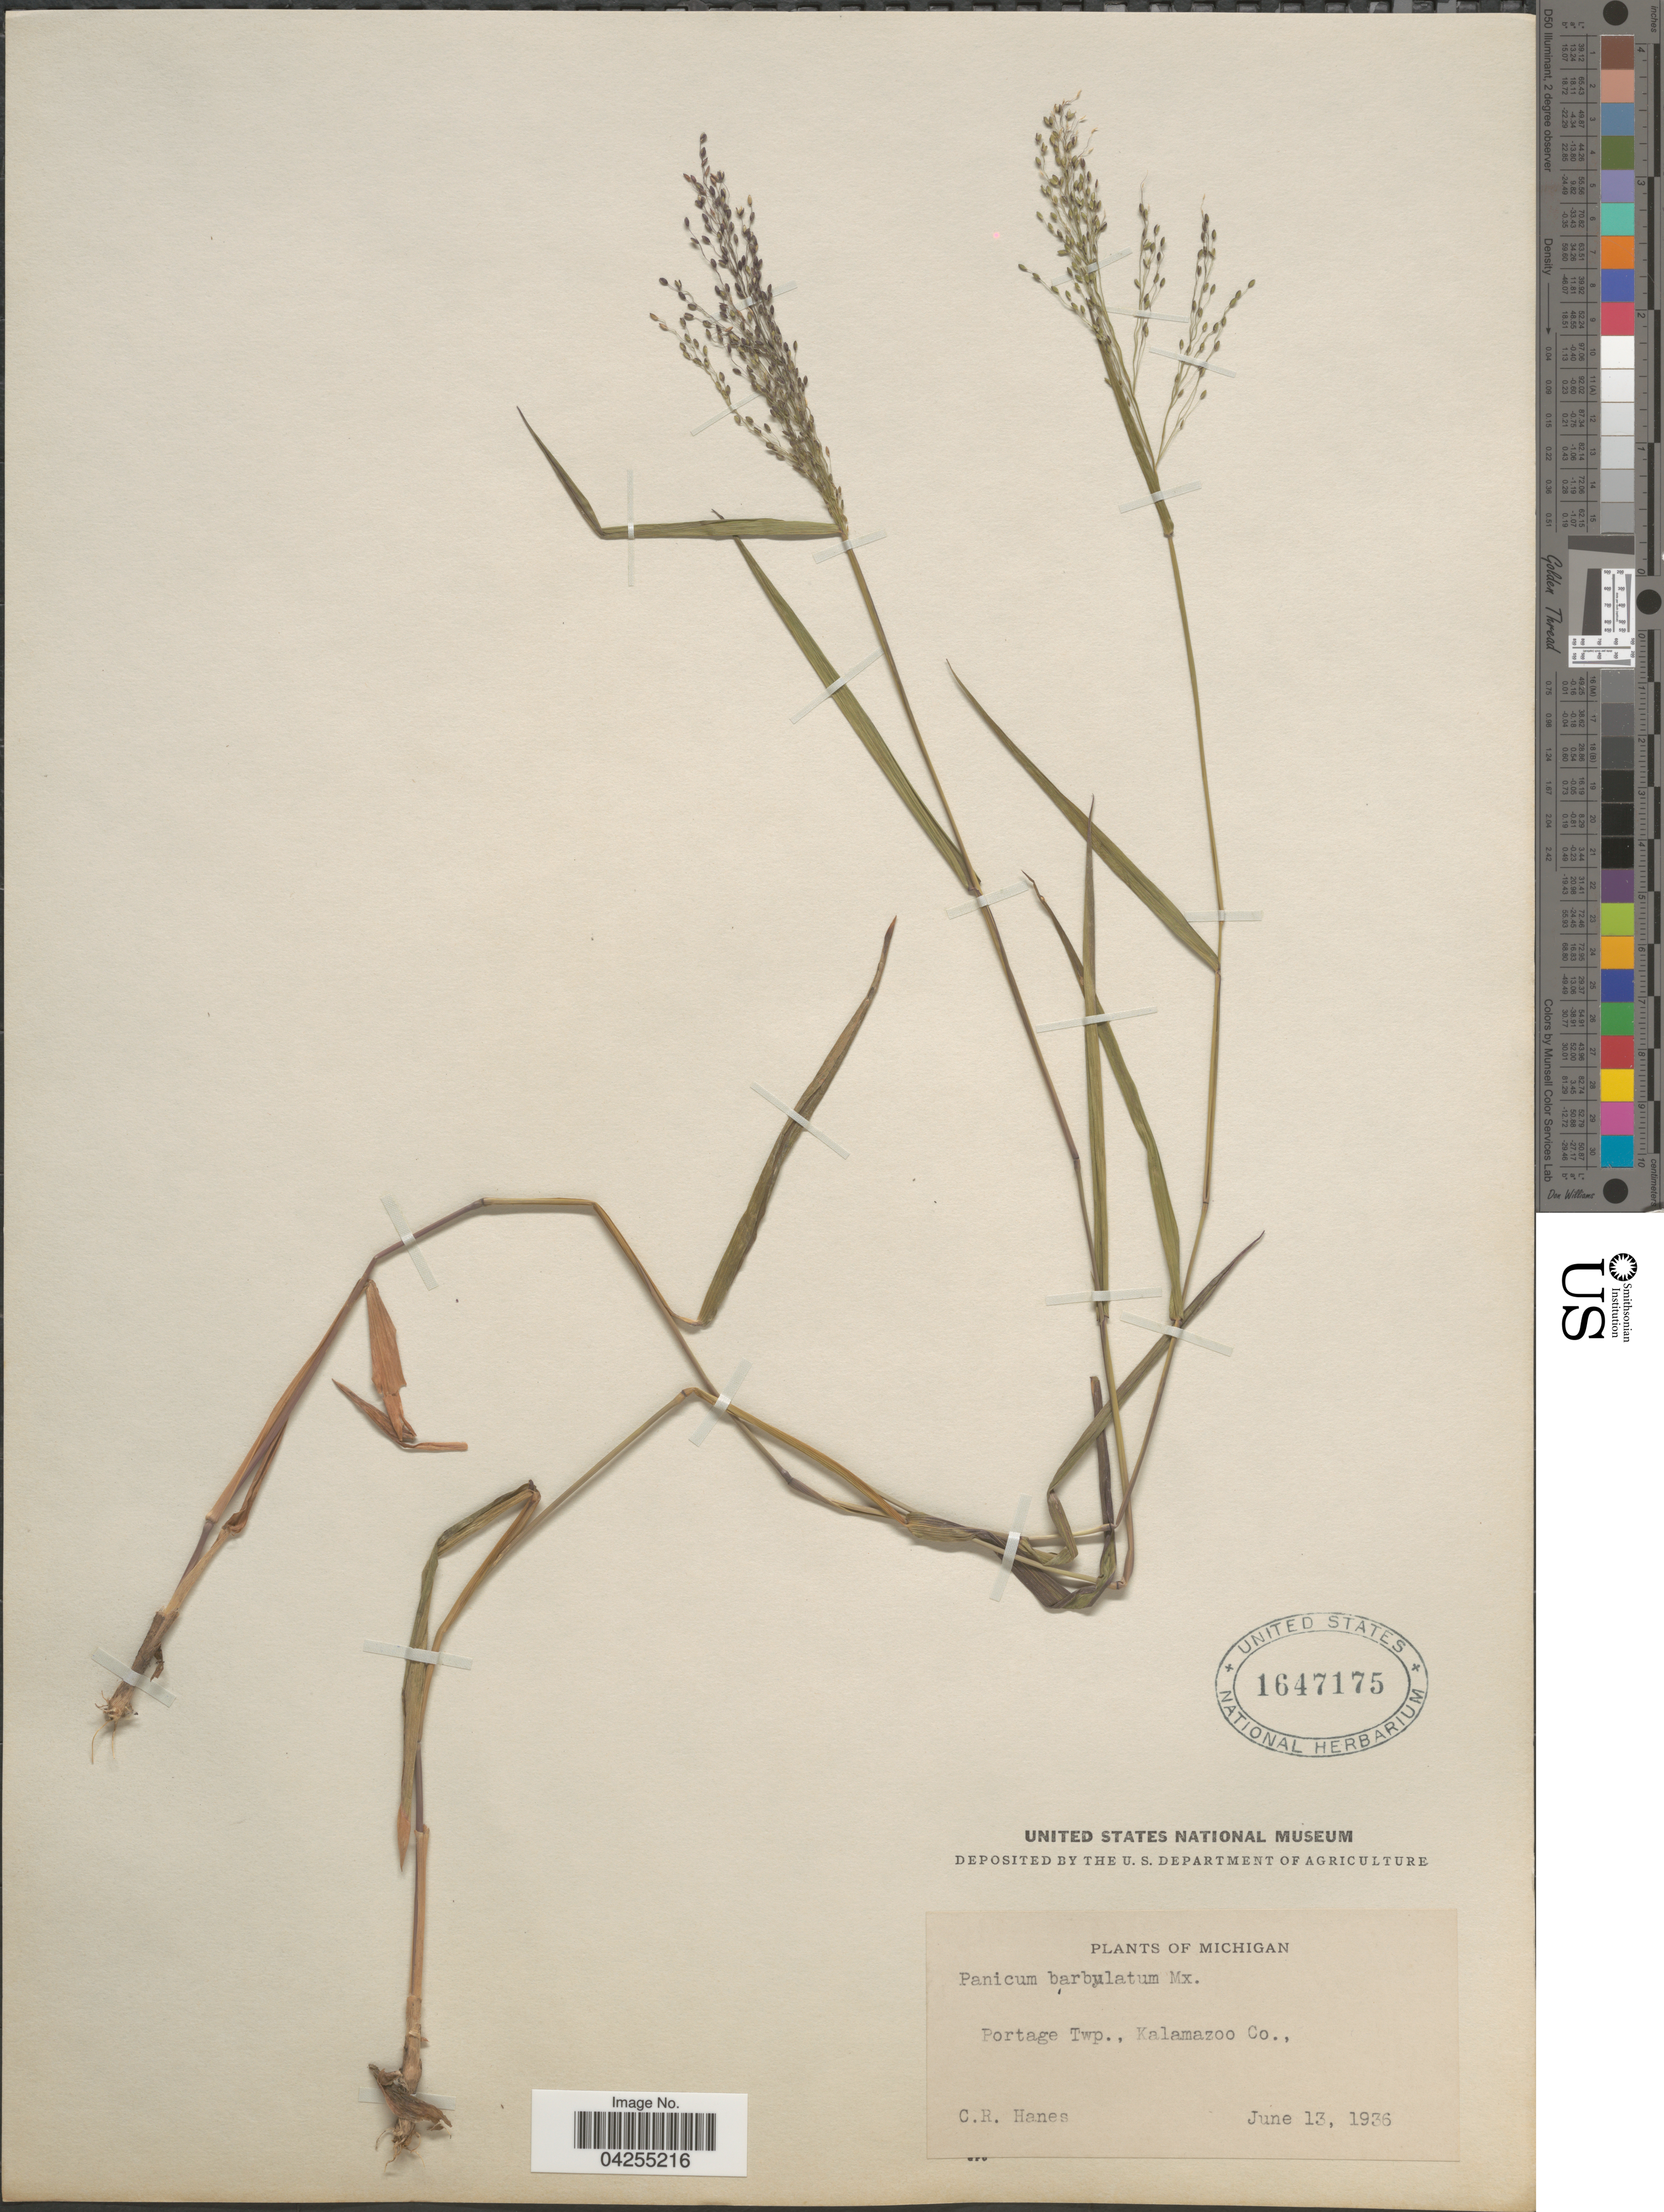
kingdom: Plantae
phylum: Tracheophyta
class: Liliopsida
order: Poales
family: Poaceae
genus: Dichanthelium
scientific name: Dichanthelium dichotomum var. dichotomum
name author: (L.) Gould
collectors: C. Hanes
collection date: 1936-06-13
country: United States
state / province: Michigan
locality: Portage Twp., Kalamazoo Co.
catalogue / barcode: US 1647175